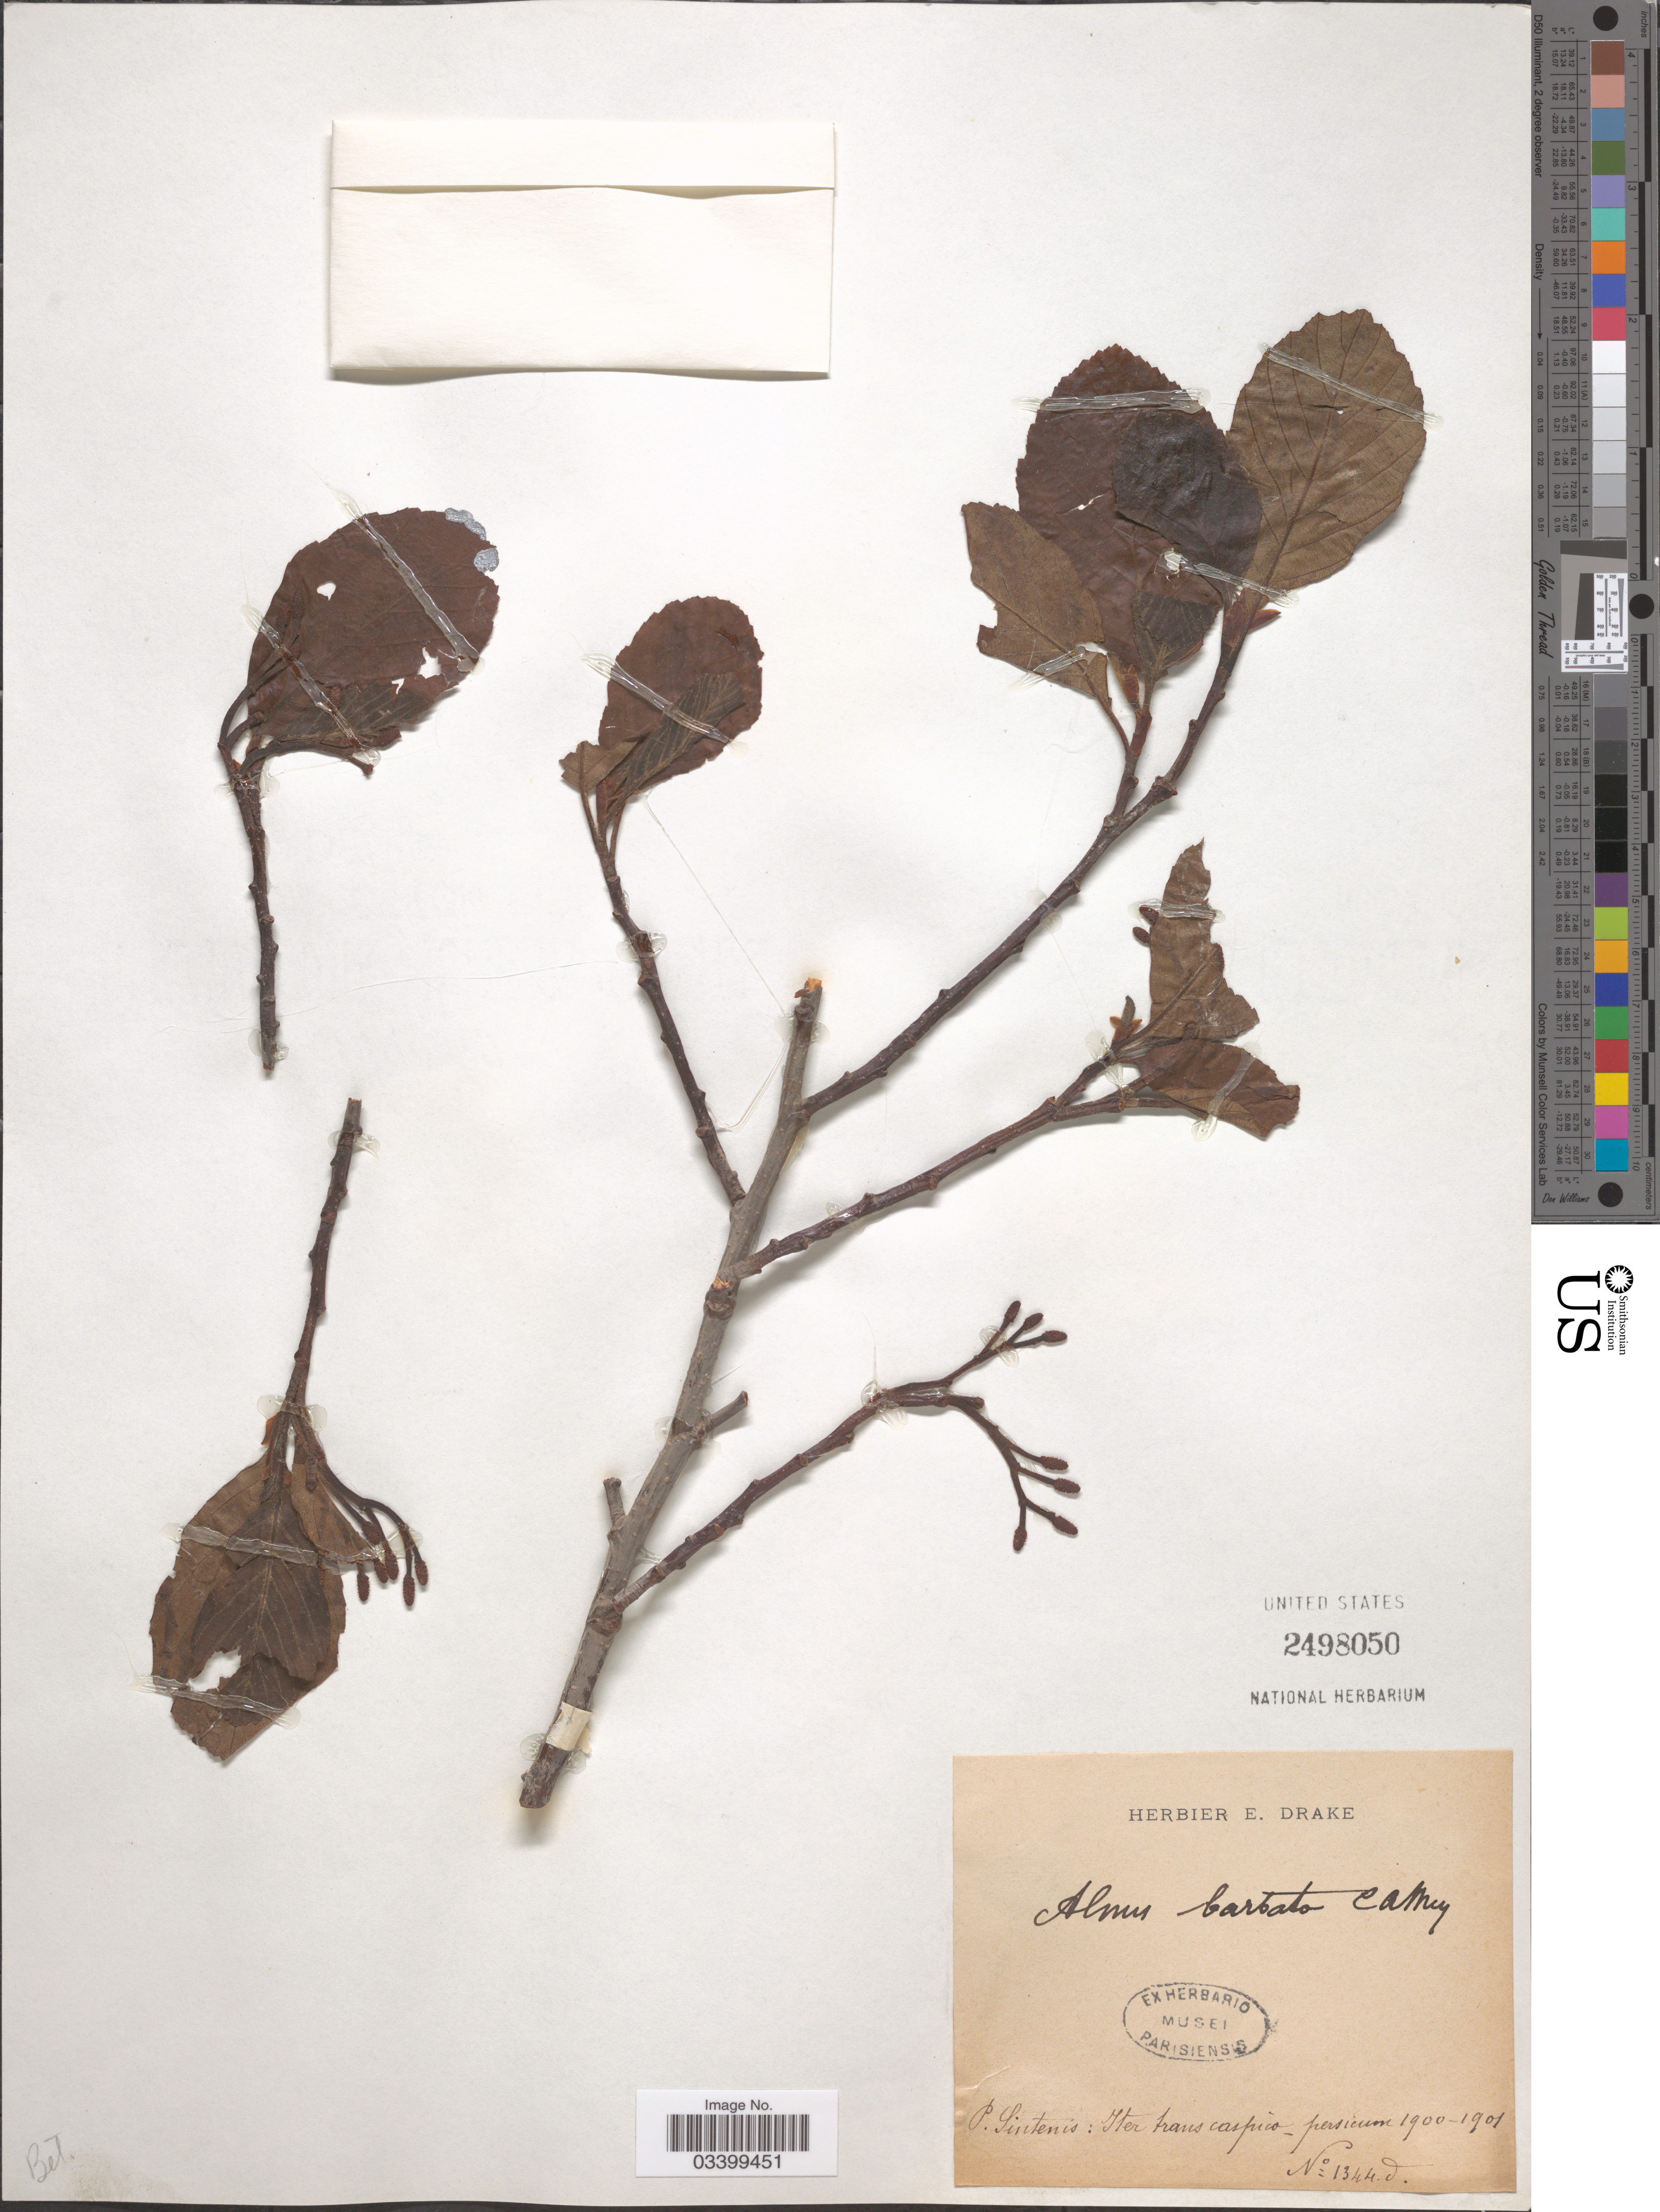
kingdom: Plantae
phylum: Tracheophyta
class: Magnoliopsida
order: Fagales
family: Betulaceae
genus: Alnus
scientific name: Alnus glutinosa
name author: (L.) Gaertn.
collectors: P. Sintenis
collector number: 1344d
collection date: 1900/1901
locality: Iter trans caspico-persicum.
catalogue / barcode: US 2498050